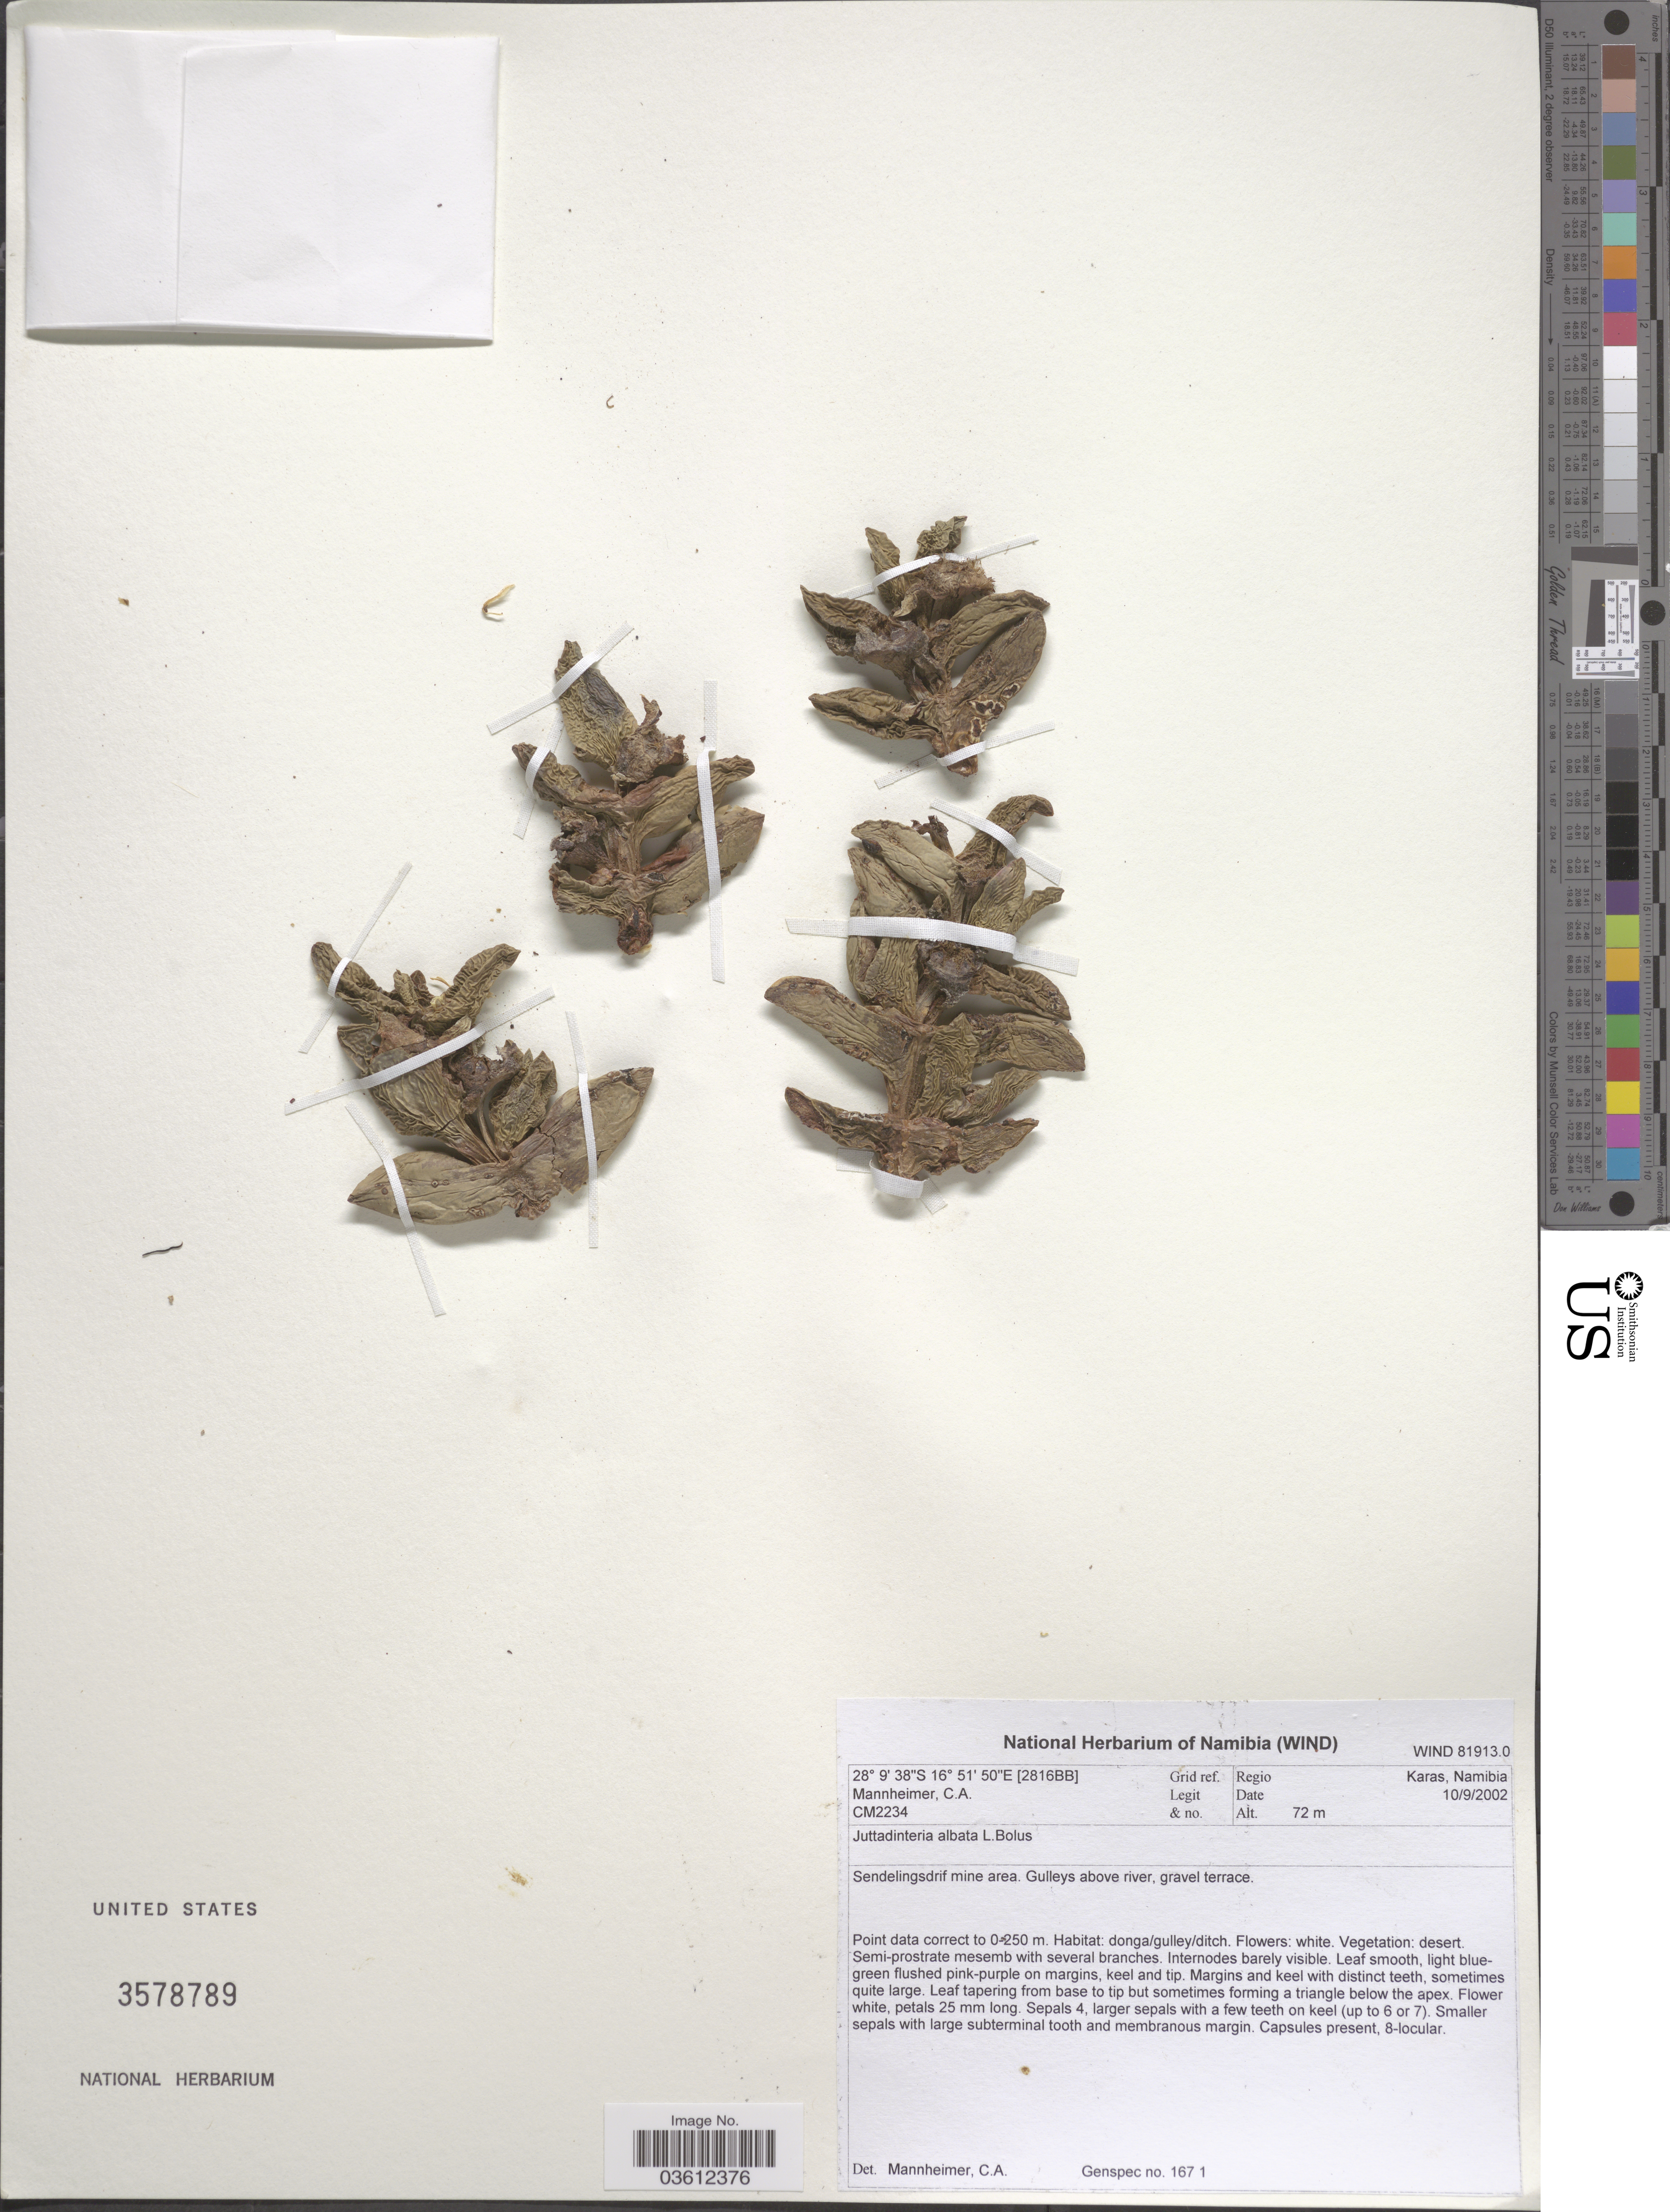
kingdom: Plantae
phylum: Tracheophyta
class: Magnoliopsida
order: Caryophyllales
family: Aizoaceae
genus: Juttadinteria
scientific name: Juttadinteria albata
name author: L. Bolus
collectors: C. A. Mannheimer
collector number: CM2234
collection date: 2002-09-10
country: Namibia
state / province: Karas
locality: Grid ref. [2816BB]. Regio Karas. Sendelingsdrif mine area. Gulleys above river, gravel terrace.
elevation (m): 72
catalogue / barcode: US 3578789